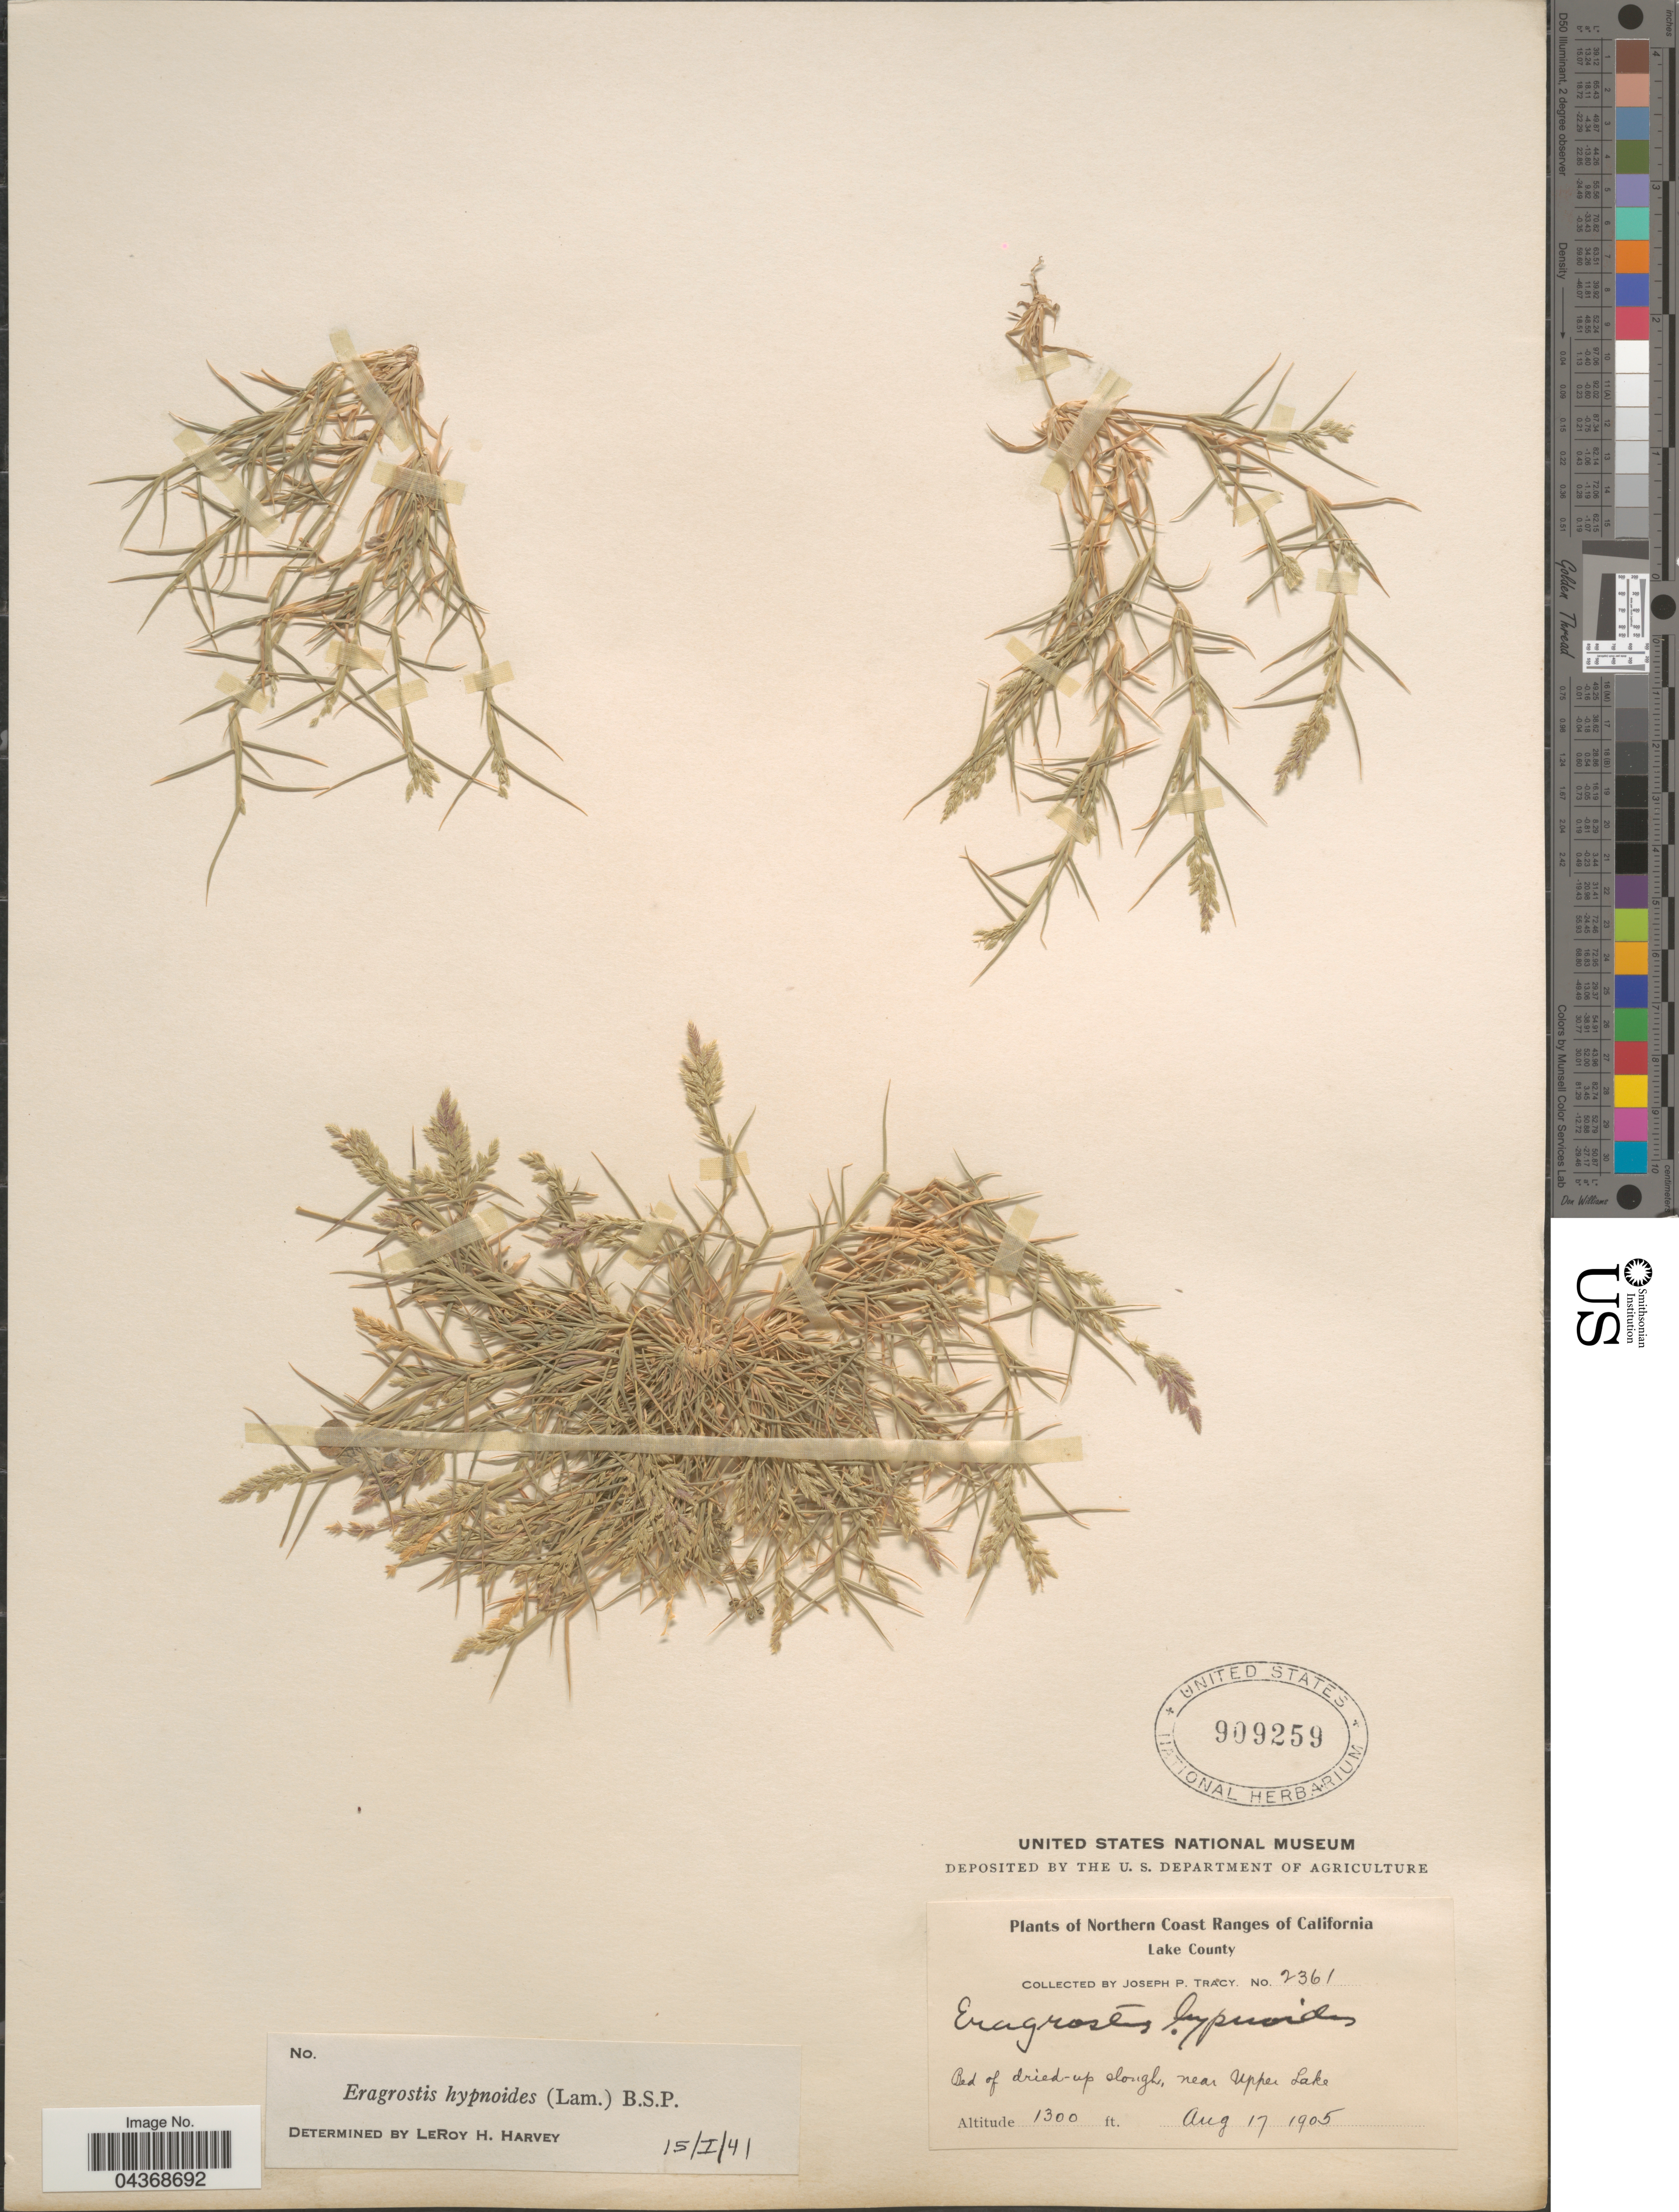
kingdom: Plantae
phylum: Tracheophyta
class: Liliopsida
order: Poales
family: Poaceae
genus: Eragrostis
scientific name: Eragrostis hypnoides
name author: (Lam.) Britton, Stearns & Poggenb.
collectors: J. Tracy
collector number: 2361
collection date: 1905-08-17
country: United States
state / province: California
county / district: Lake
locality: Northern Coast Ranges of California. Lake County. Bed of dried-up slough, near Upper Lake.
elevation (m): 396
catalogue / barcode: US 909259